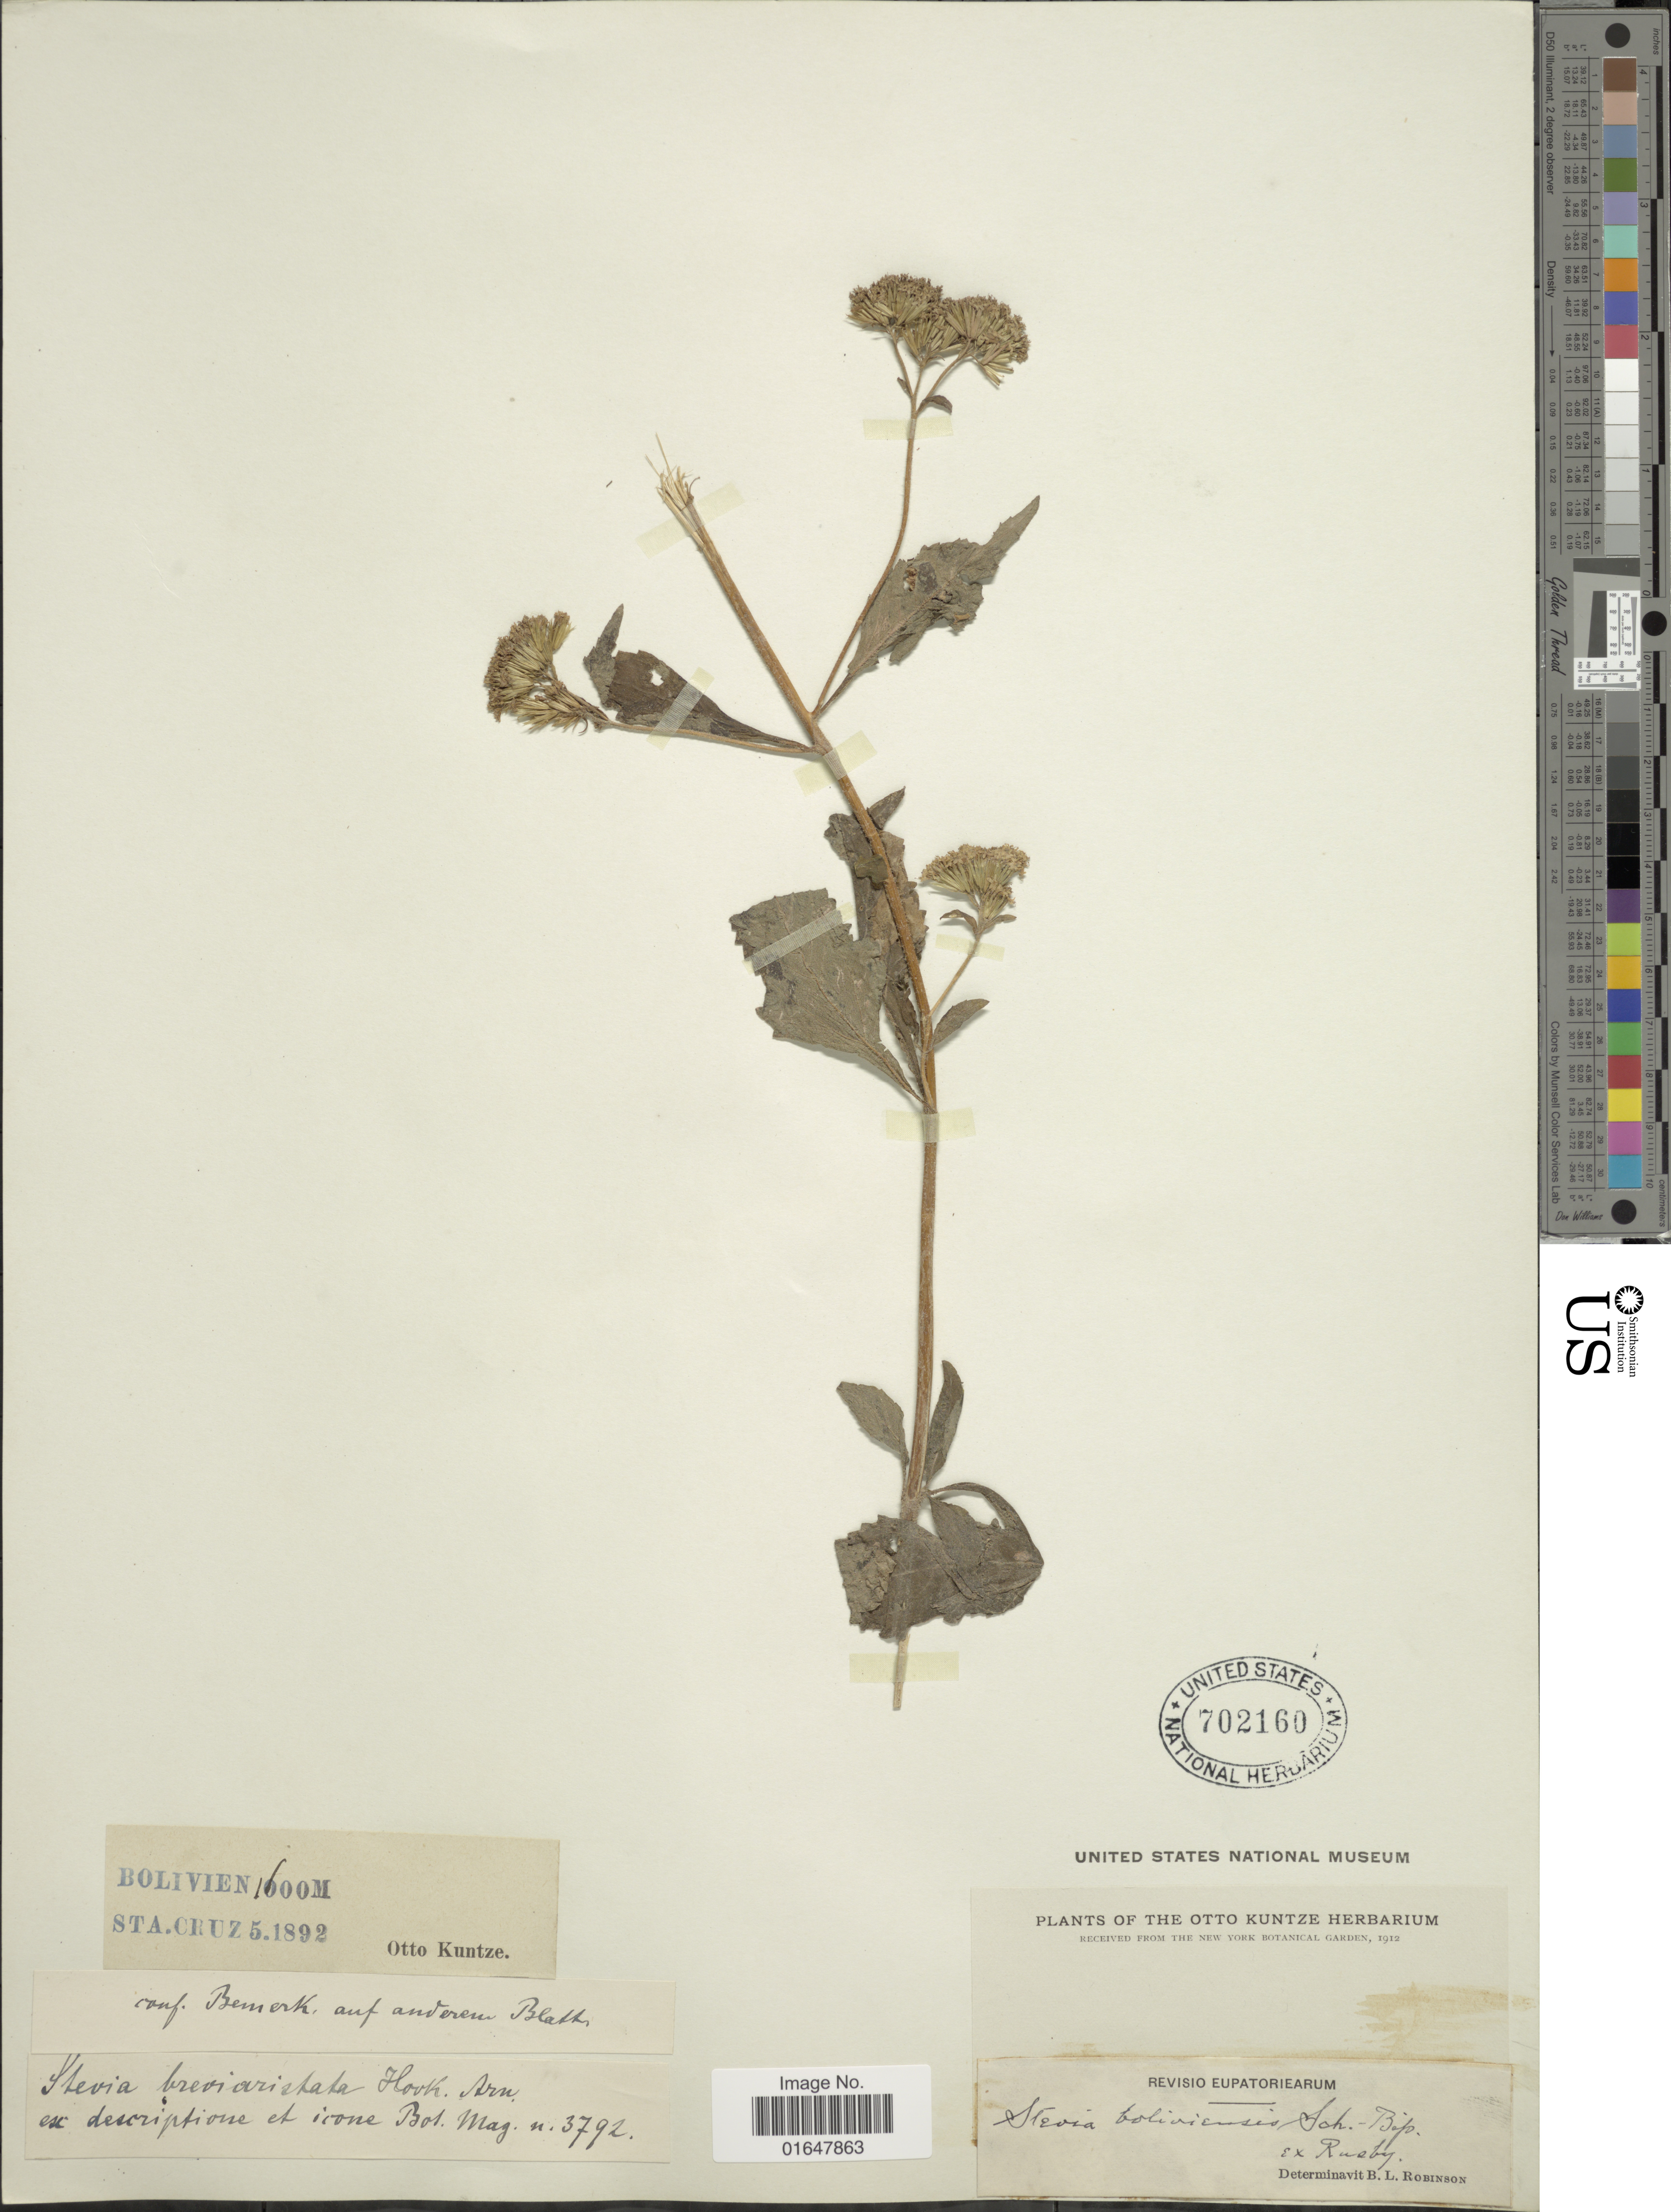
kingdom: Plantae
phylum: Tracheophyta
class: Magnoliopsida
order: Asterales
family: Asteraceae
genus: Stevia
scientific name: Stevia boliviensis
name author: Sch. Bip. ex Rusby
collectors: C.E.O. Kuntze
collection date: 1892-05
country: Bolivia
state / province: Santa Cruz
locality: Sta. Cruz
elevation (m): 1100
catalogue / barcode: US 702160